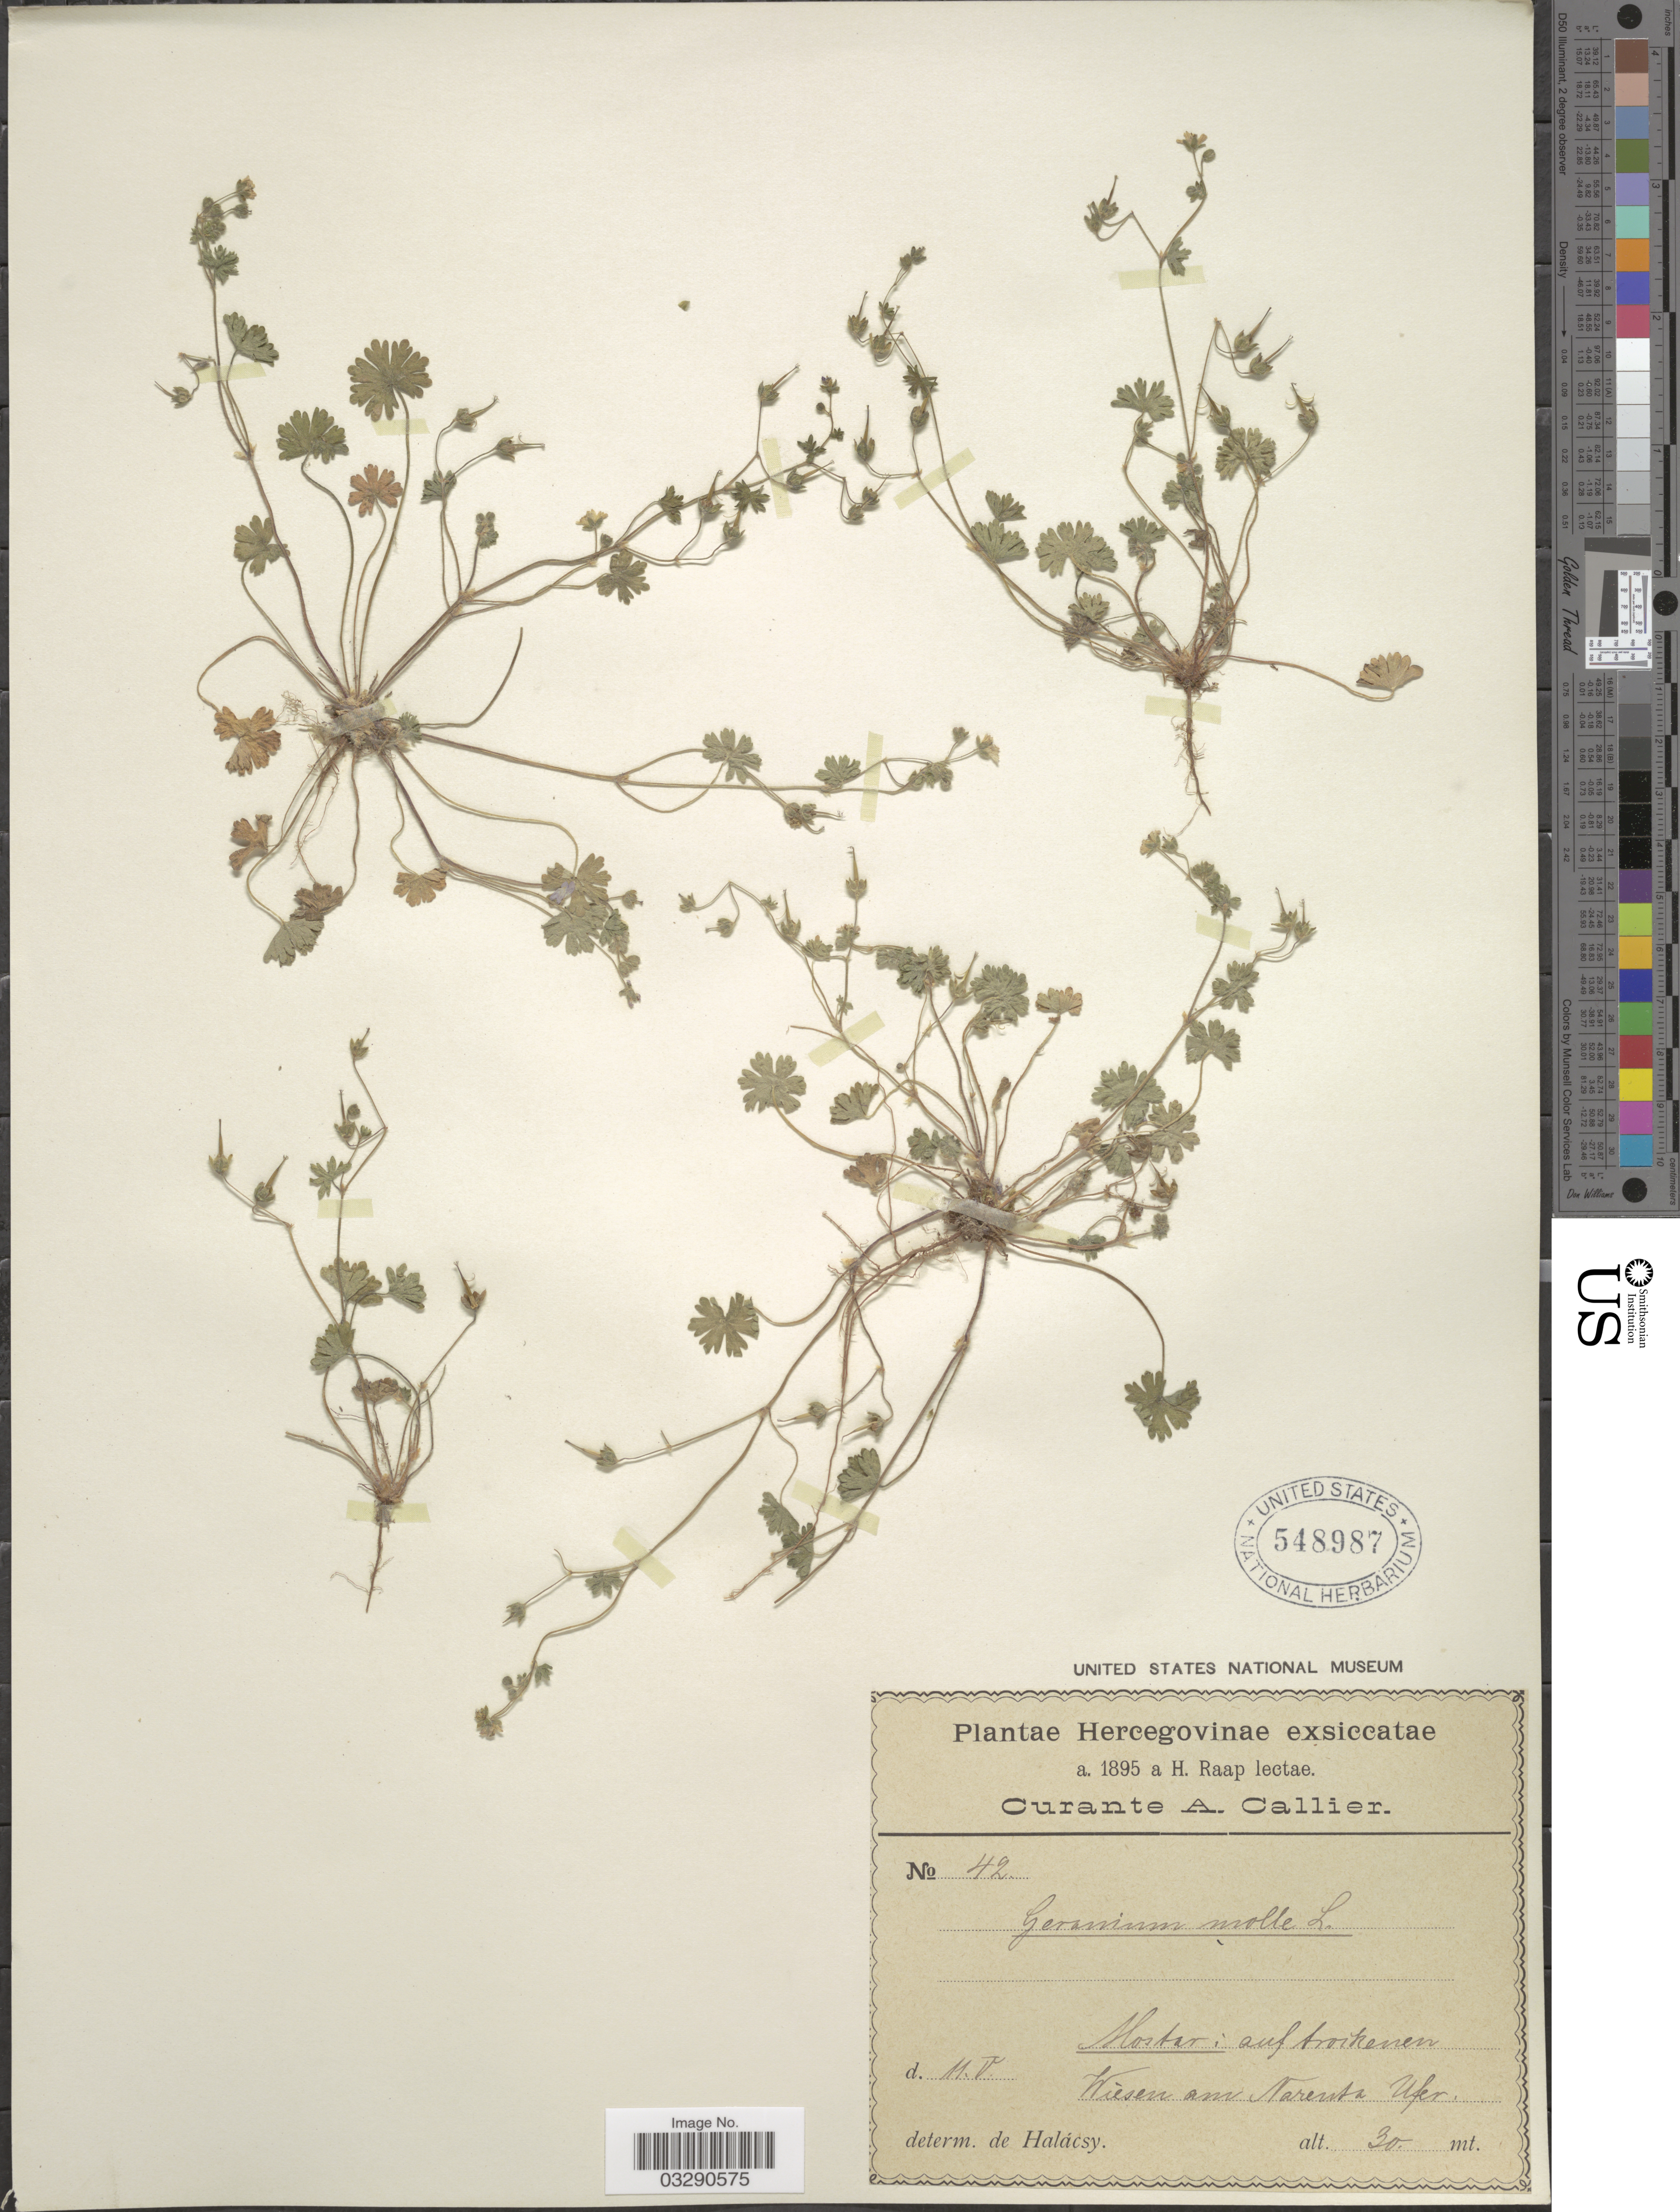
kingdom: Plantae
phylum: Tracheophyta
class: Magnoliopsida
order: Geraniales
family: Geraniaceae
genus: Geranium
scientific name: Geranium molle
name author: L.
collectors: H. Raap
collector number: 42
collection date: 1895-05-11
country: Bosnia and Herzegovina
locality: Hercegovinae. Mostar: auf Aroikenen Wiesen am Narenta Ufer.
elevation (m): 30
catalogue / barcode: US 548987